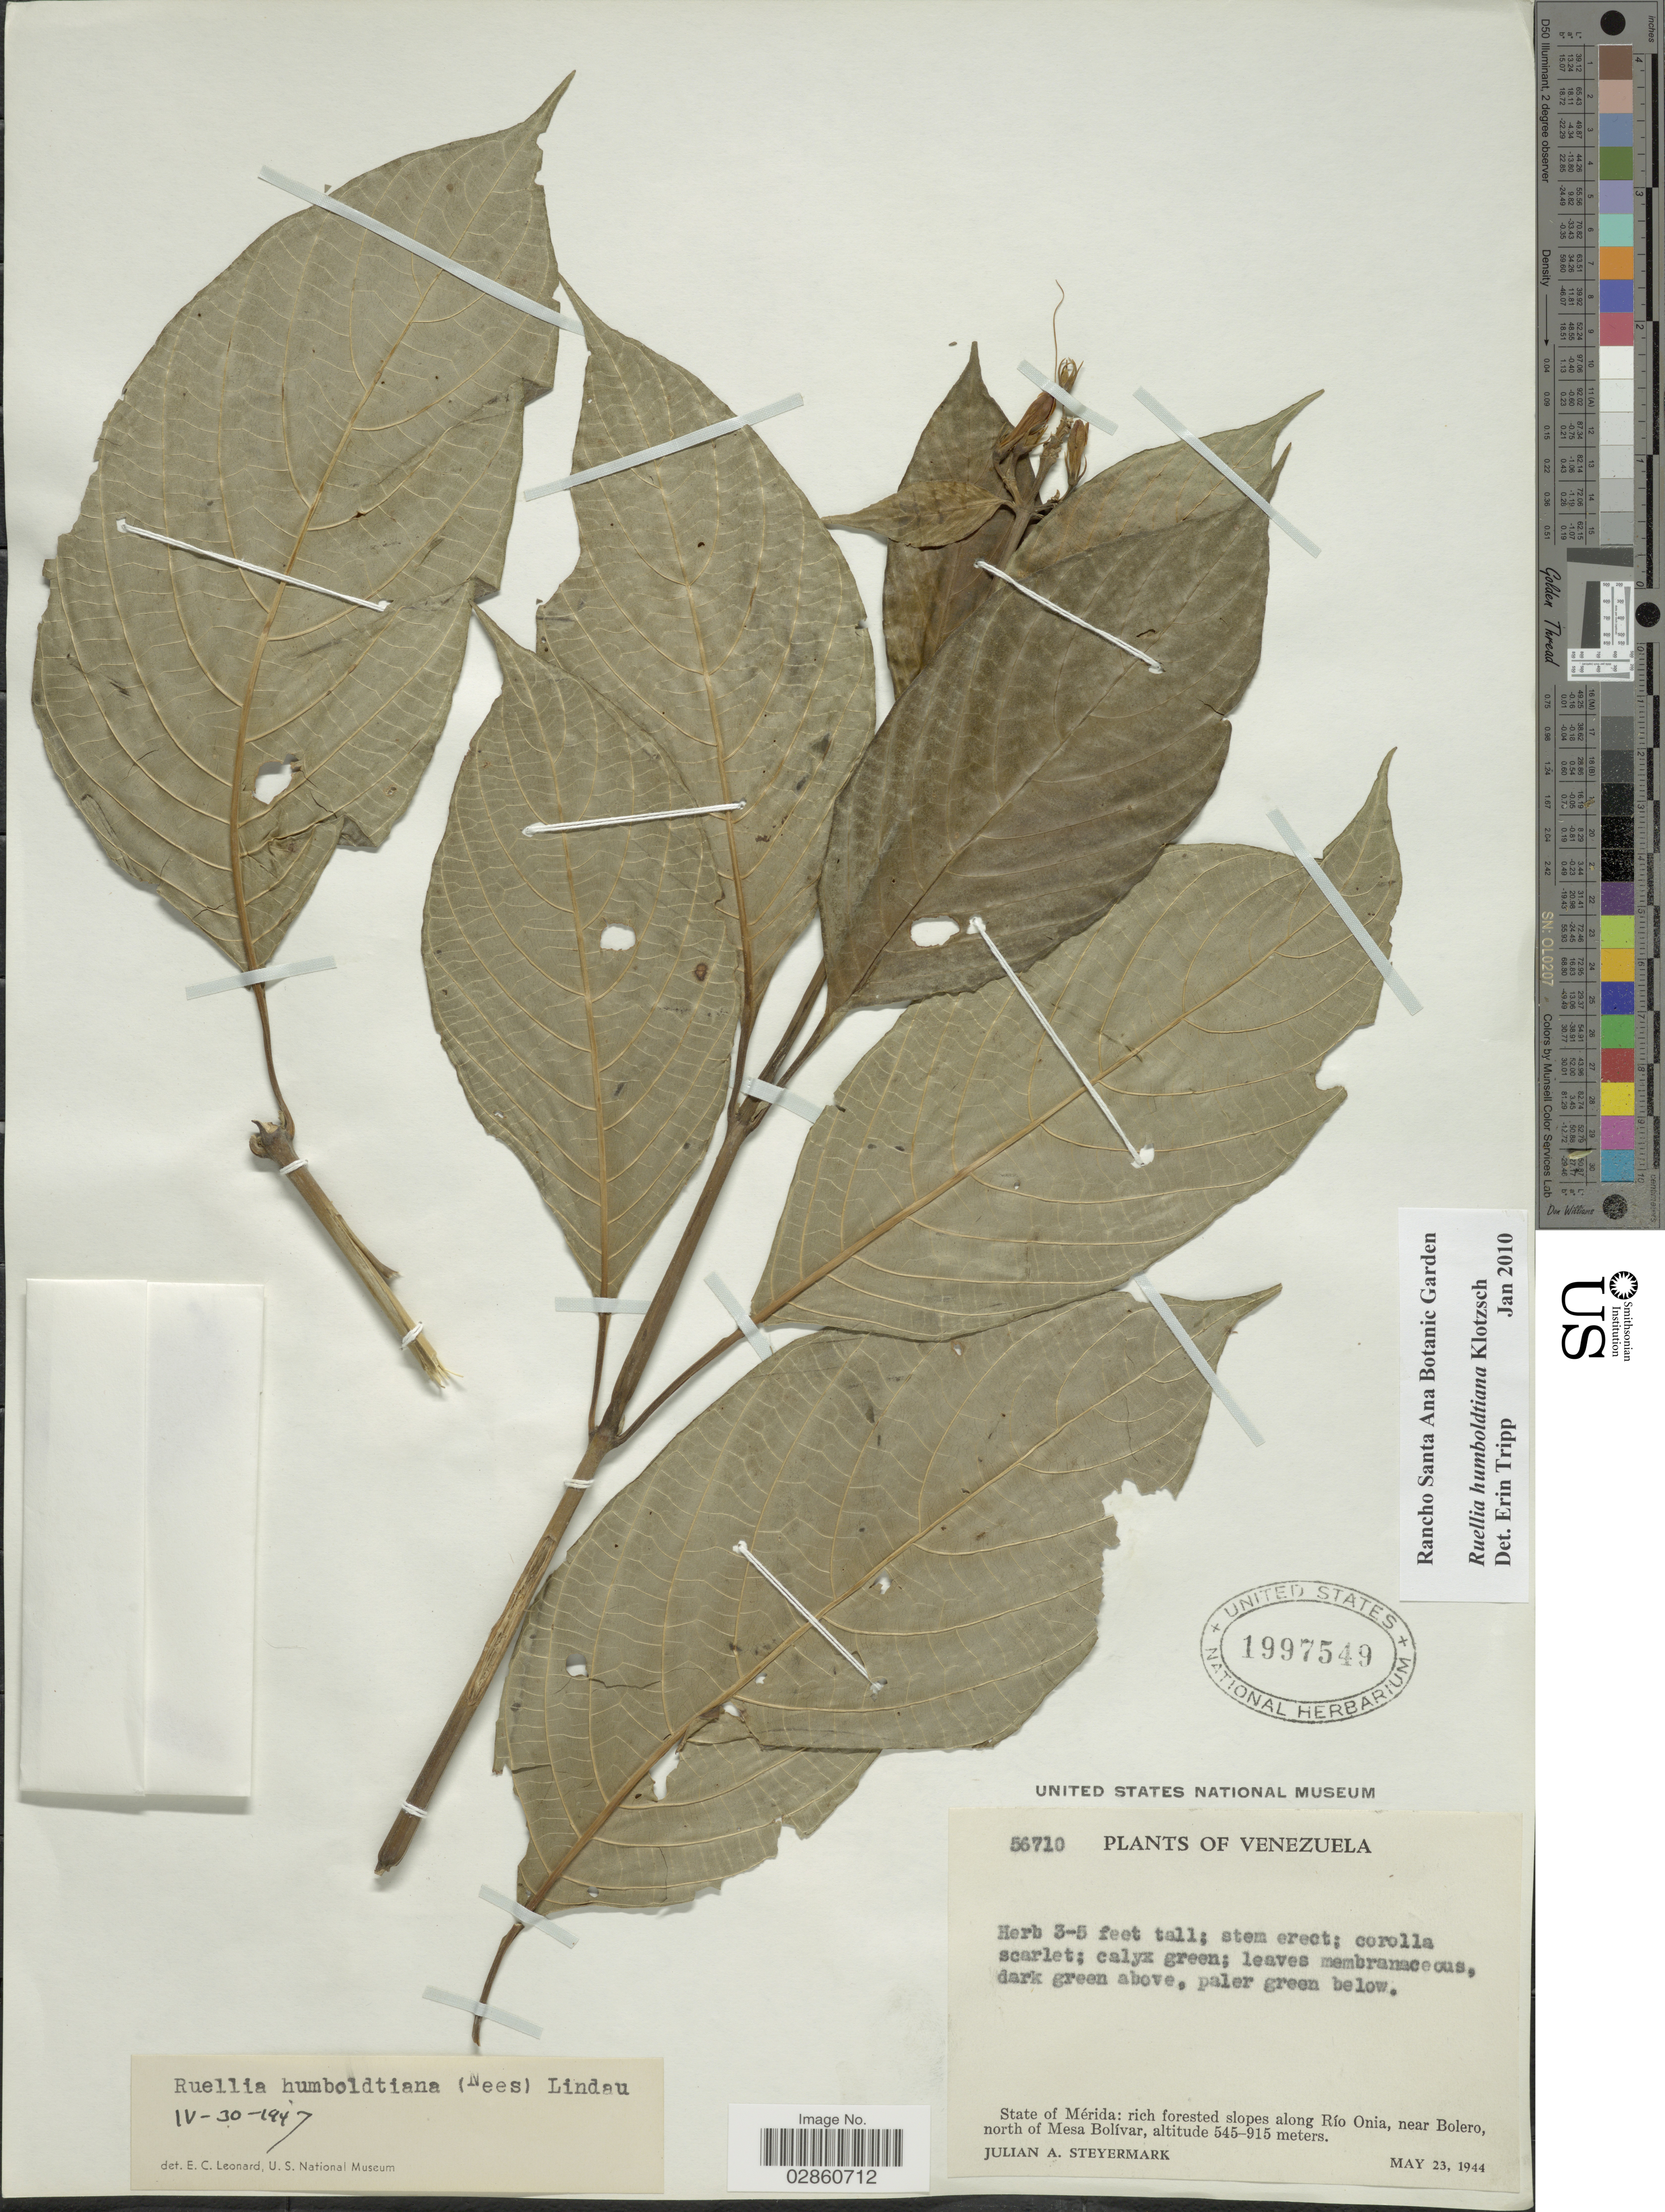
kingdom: Plantae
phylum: Tracheophyta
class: Magnoliopsida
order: Lamiales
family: Acanthaceae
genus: Ruellia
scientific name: Ruellia humboldtiana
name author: (Nees) Lindau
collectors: J. Steyermark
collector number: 56710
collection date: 1944-05-23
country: Venezuela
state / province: Mérida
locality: State of Mérida: rich forested slopes along Río Onia, near Bolero, north of Mesa Bolívar.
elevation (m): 545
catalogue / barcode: US 1997549